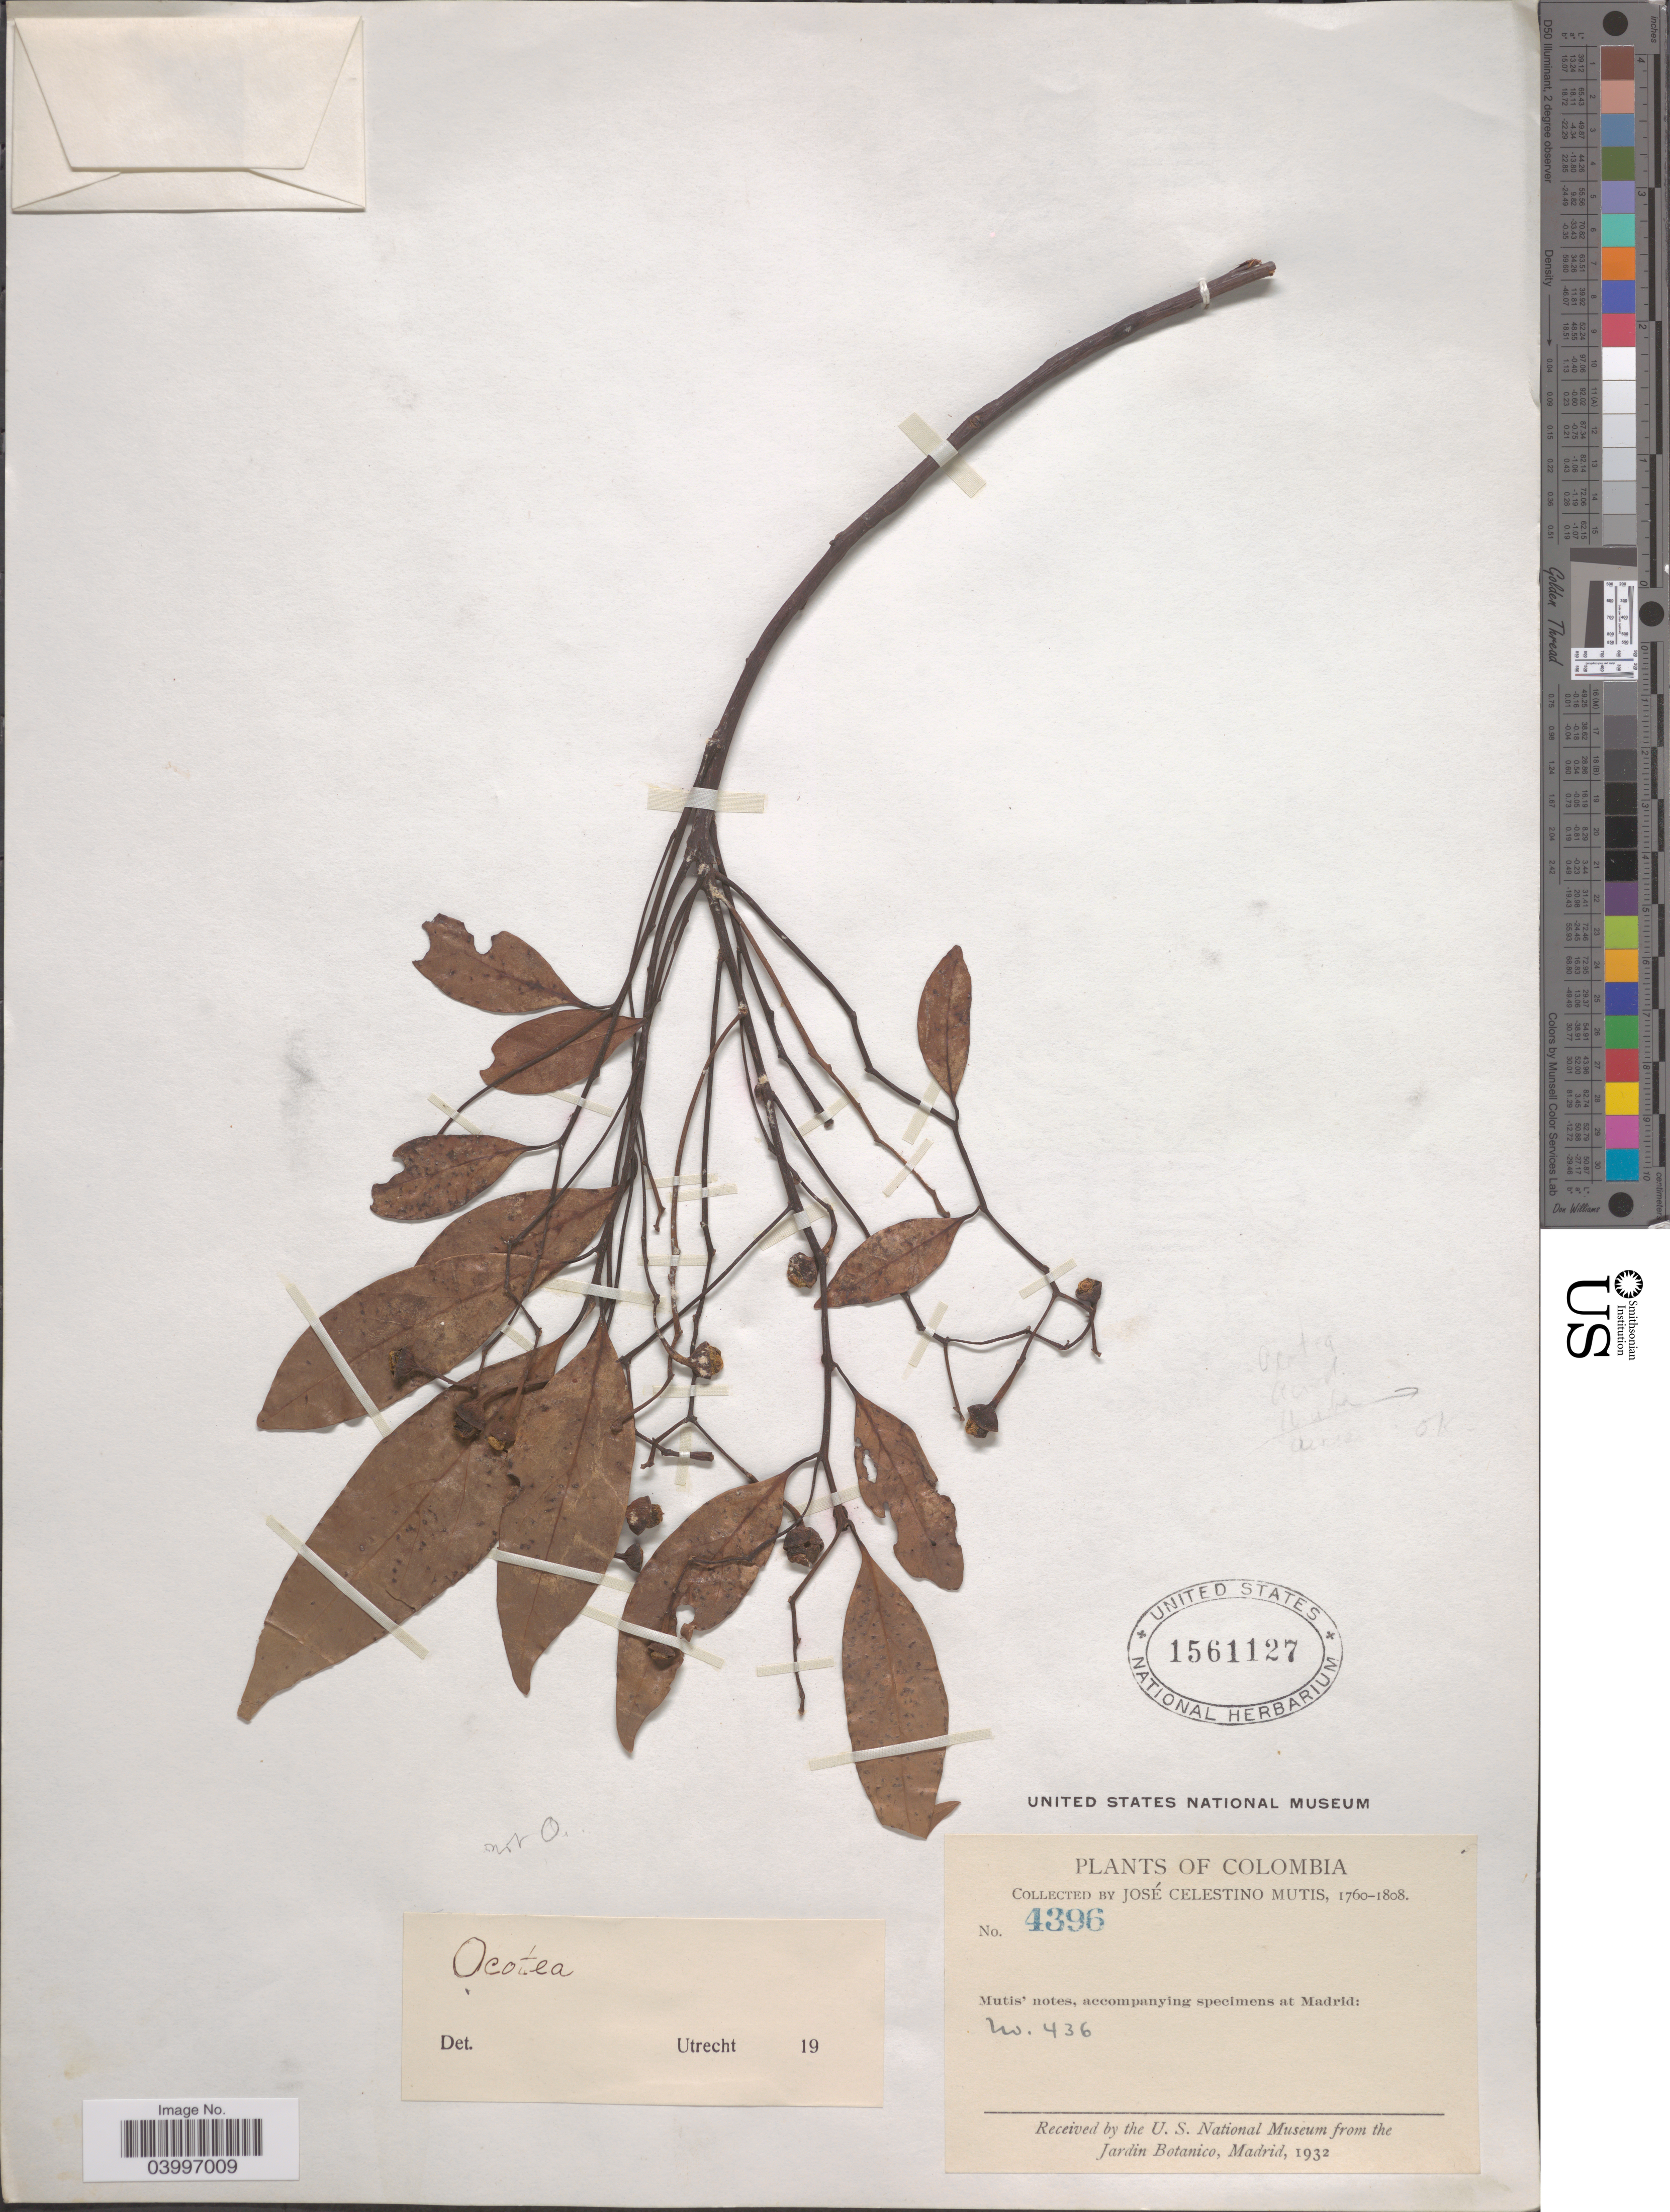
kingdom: Plantae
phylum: Tracheophyta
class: Magnoliopsida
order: Laurales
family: Lauraceae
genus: Ocotea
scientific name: Ocotea sp.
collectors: J. C. B. Mutis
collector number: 4396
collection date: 1760/1808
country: Colombia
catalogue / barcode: US 1561127